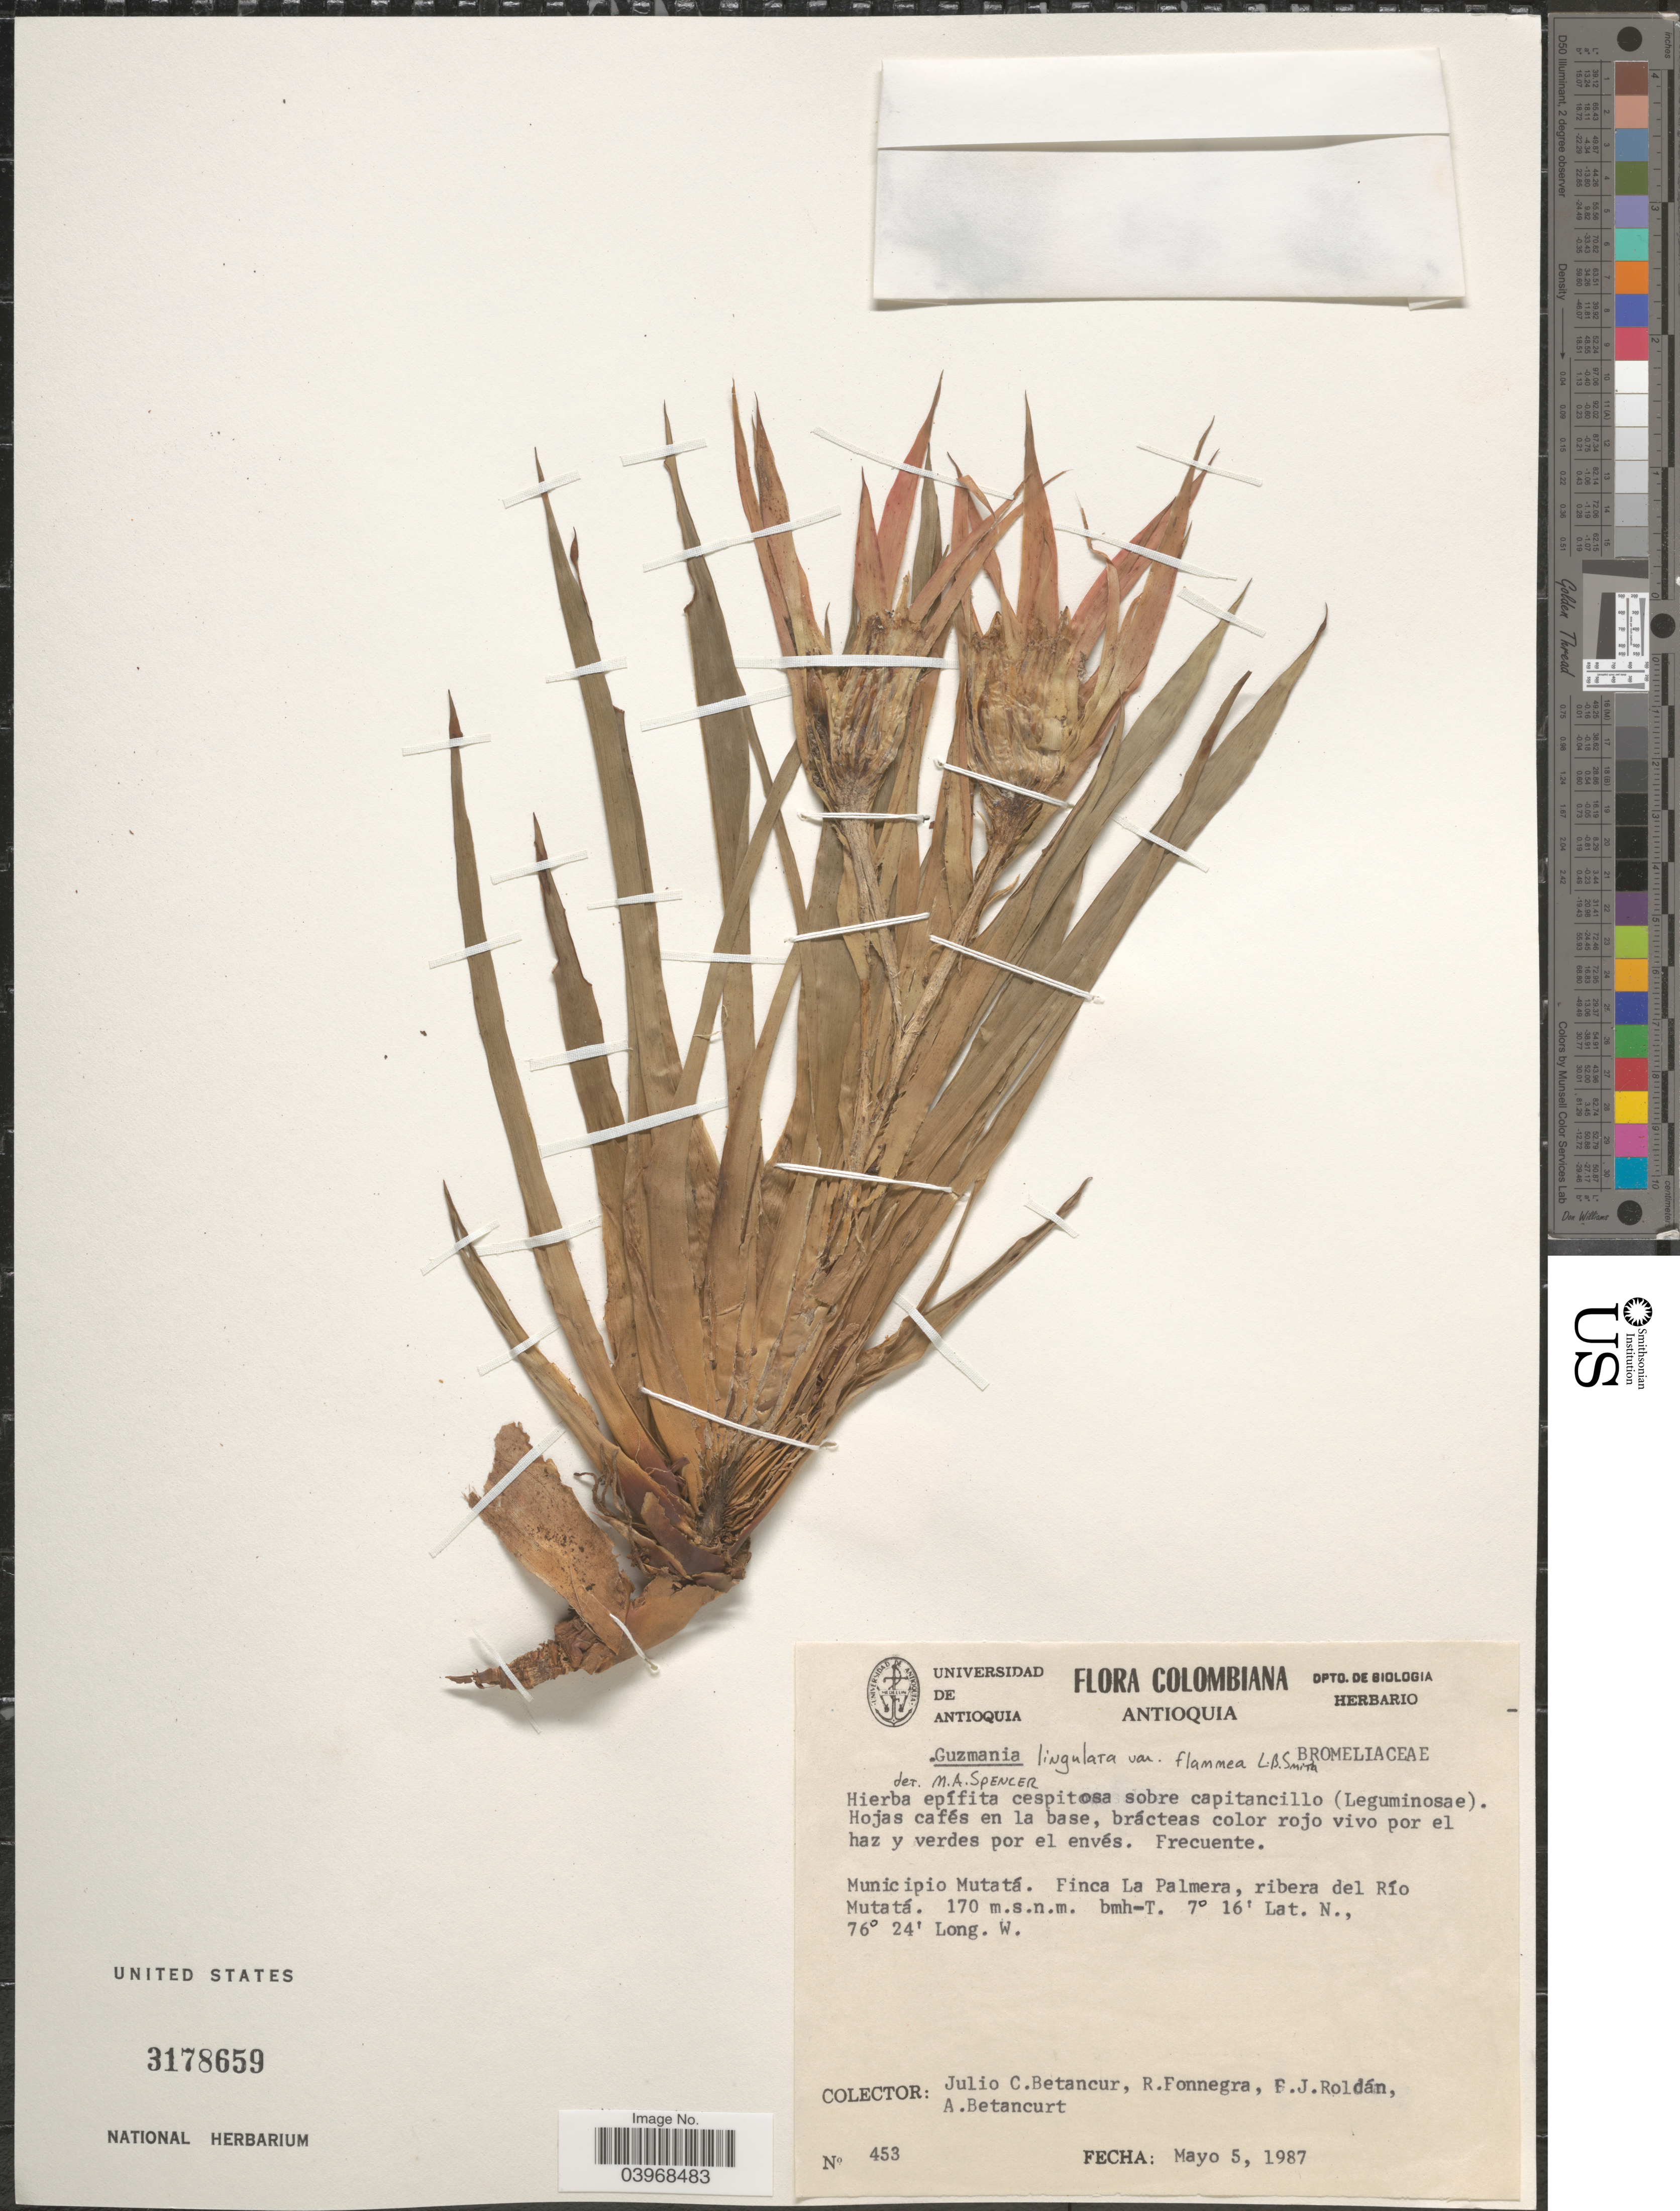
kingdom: Plantae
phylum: Tracheophyta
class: Liliopsida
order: Poales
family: Bromeliaceae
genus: Guzmania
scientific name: Guzmania lingulata var. flammea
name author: (L.B. Sm.) L.B. Sm.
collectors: J. C. Betancur, R. Fonnegra, F. J. Roldán & A. Betancurt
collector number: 453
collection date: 1987-05-05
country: Colombia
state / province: Antioquia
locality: Municipio Mutatá. Finca La Palmera, ribera del Río Mutatá.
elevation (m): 170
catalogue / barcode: US 3178659